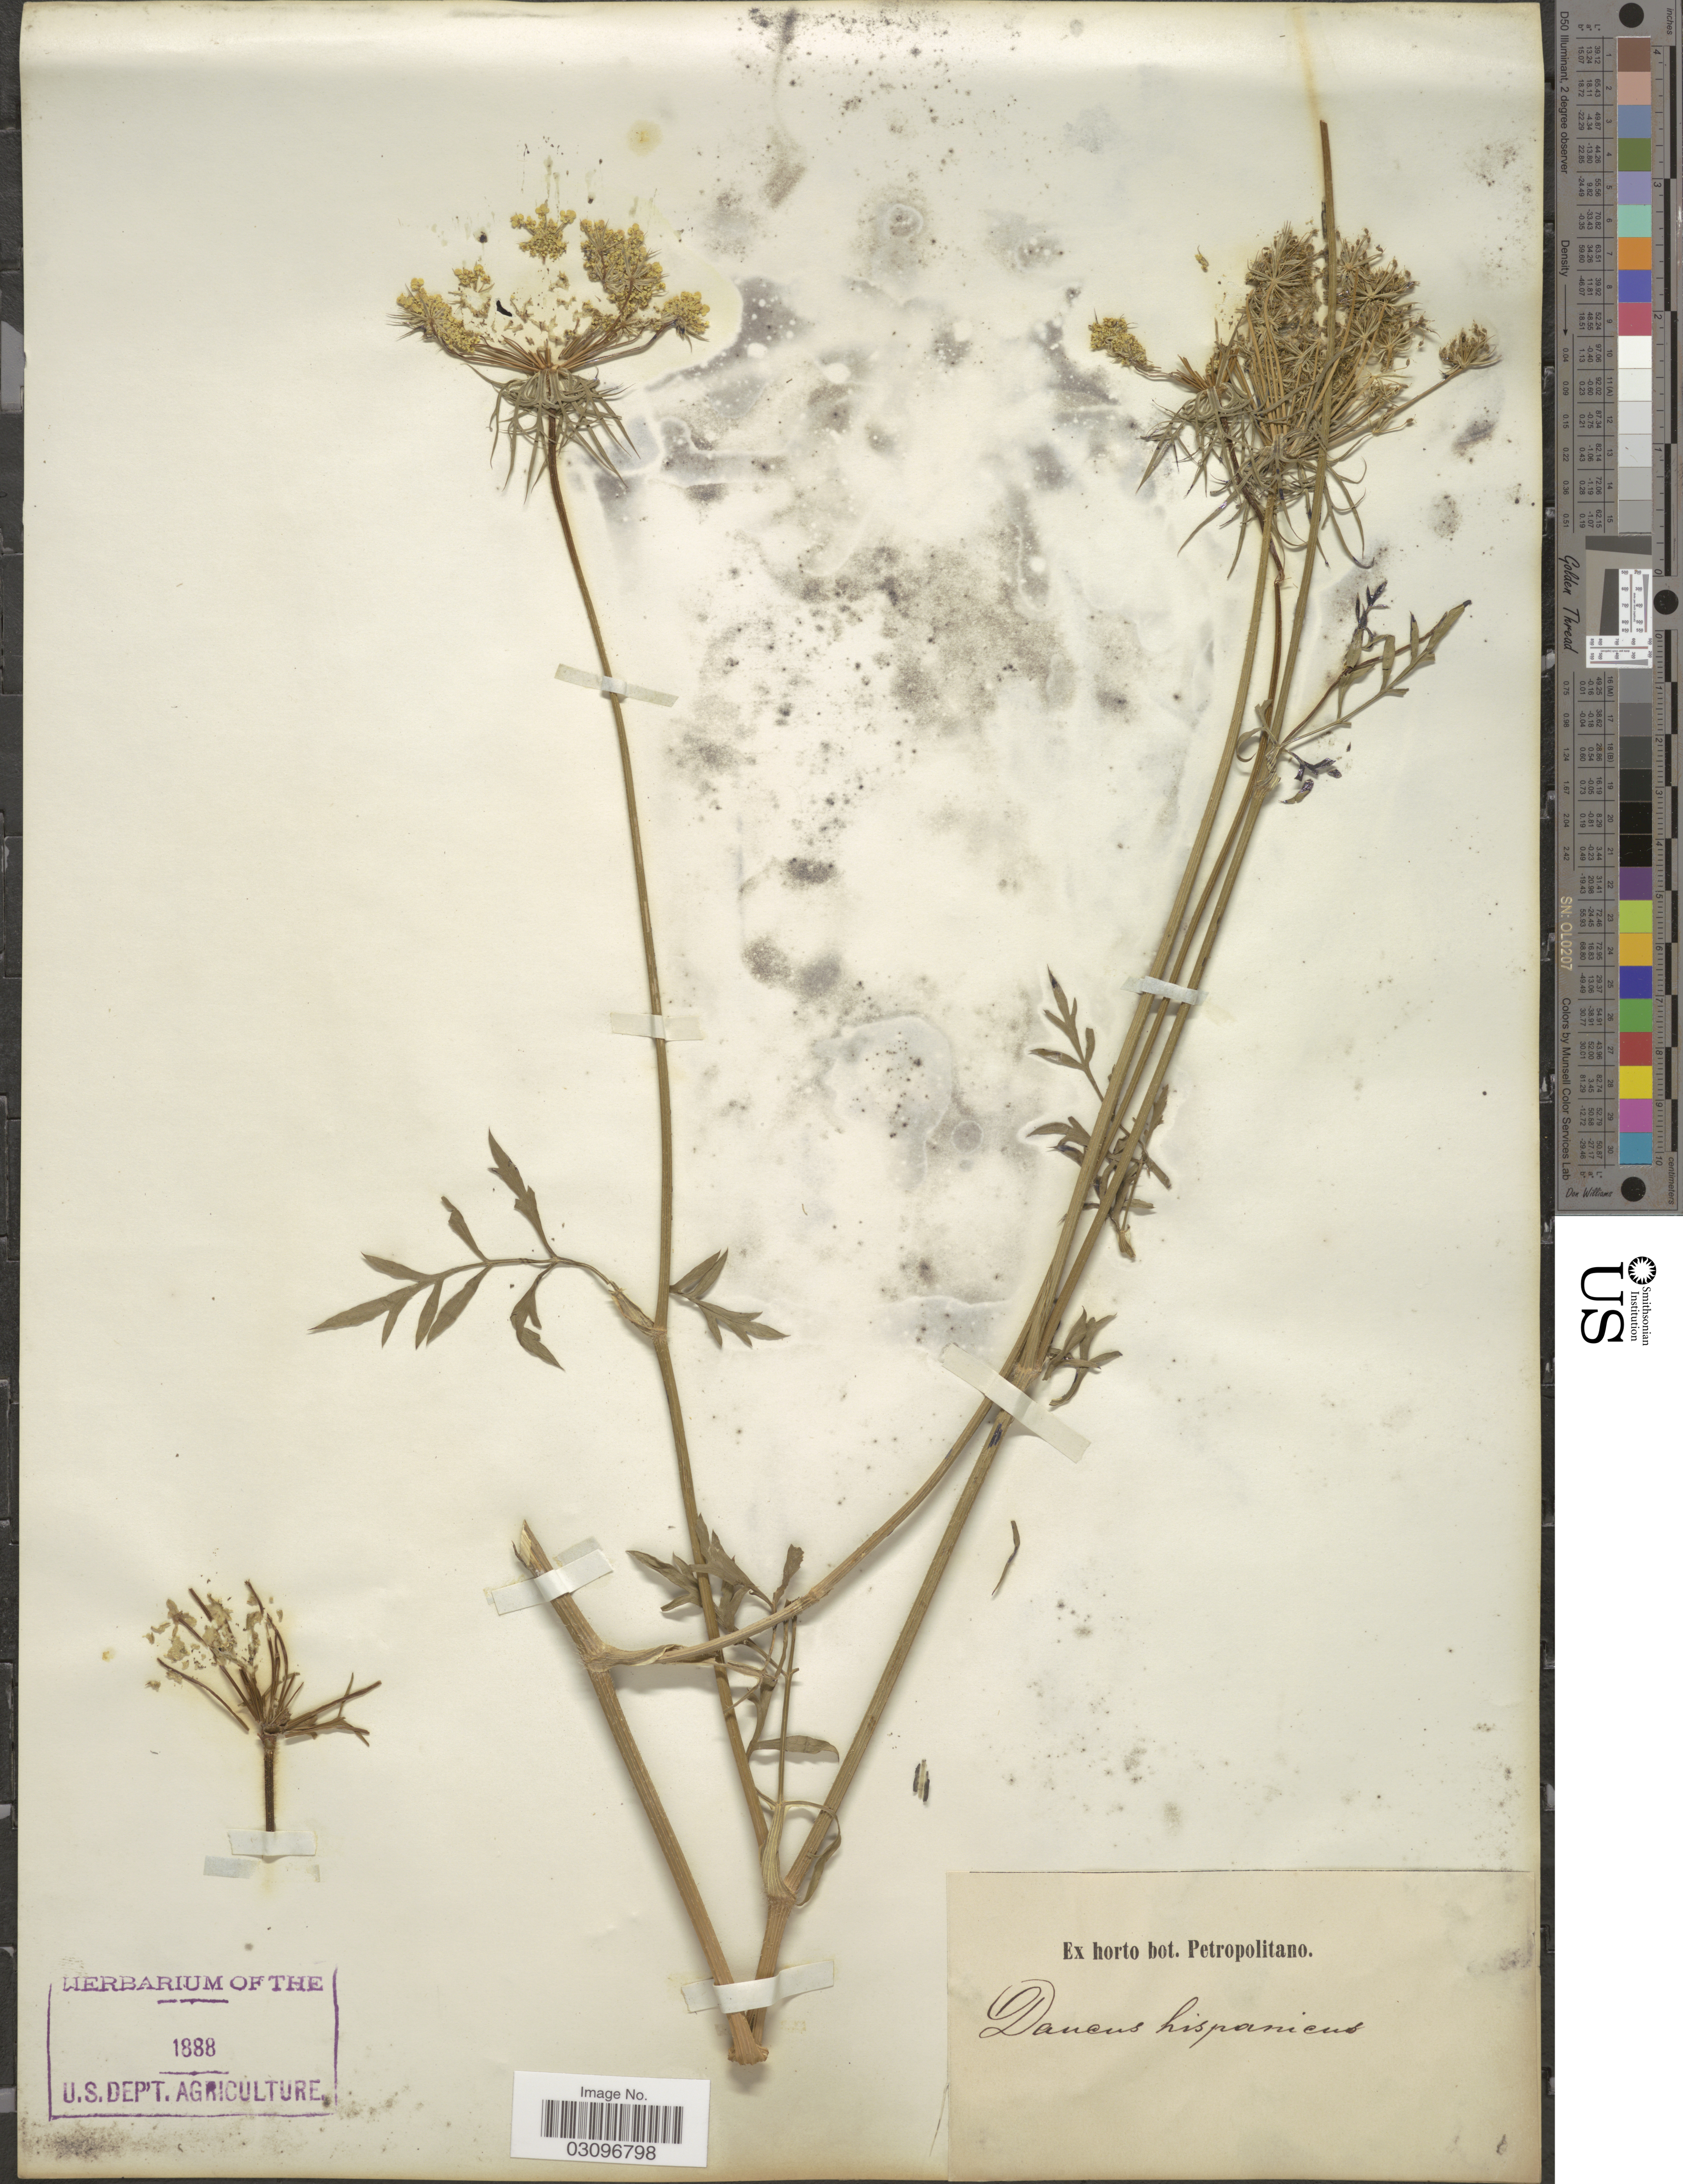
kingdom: Plantae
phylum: Tracheophyta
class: Magnoliopsida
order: Apiales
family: Apiaceae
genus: Daucus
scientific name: Daucus hispanicus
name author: Gouan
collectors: ex Horto Bot. Petropolitano